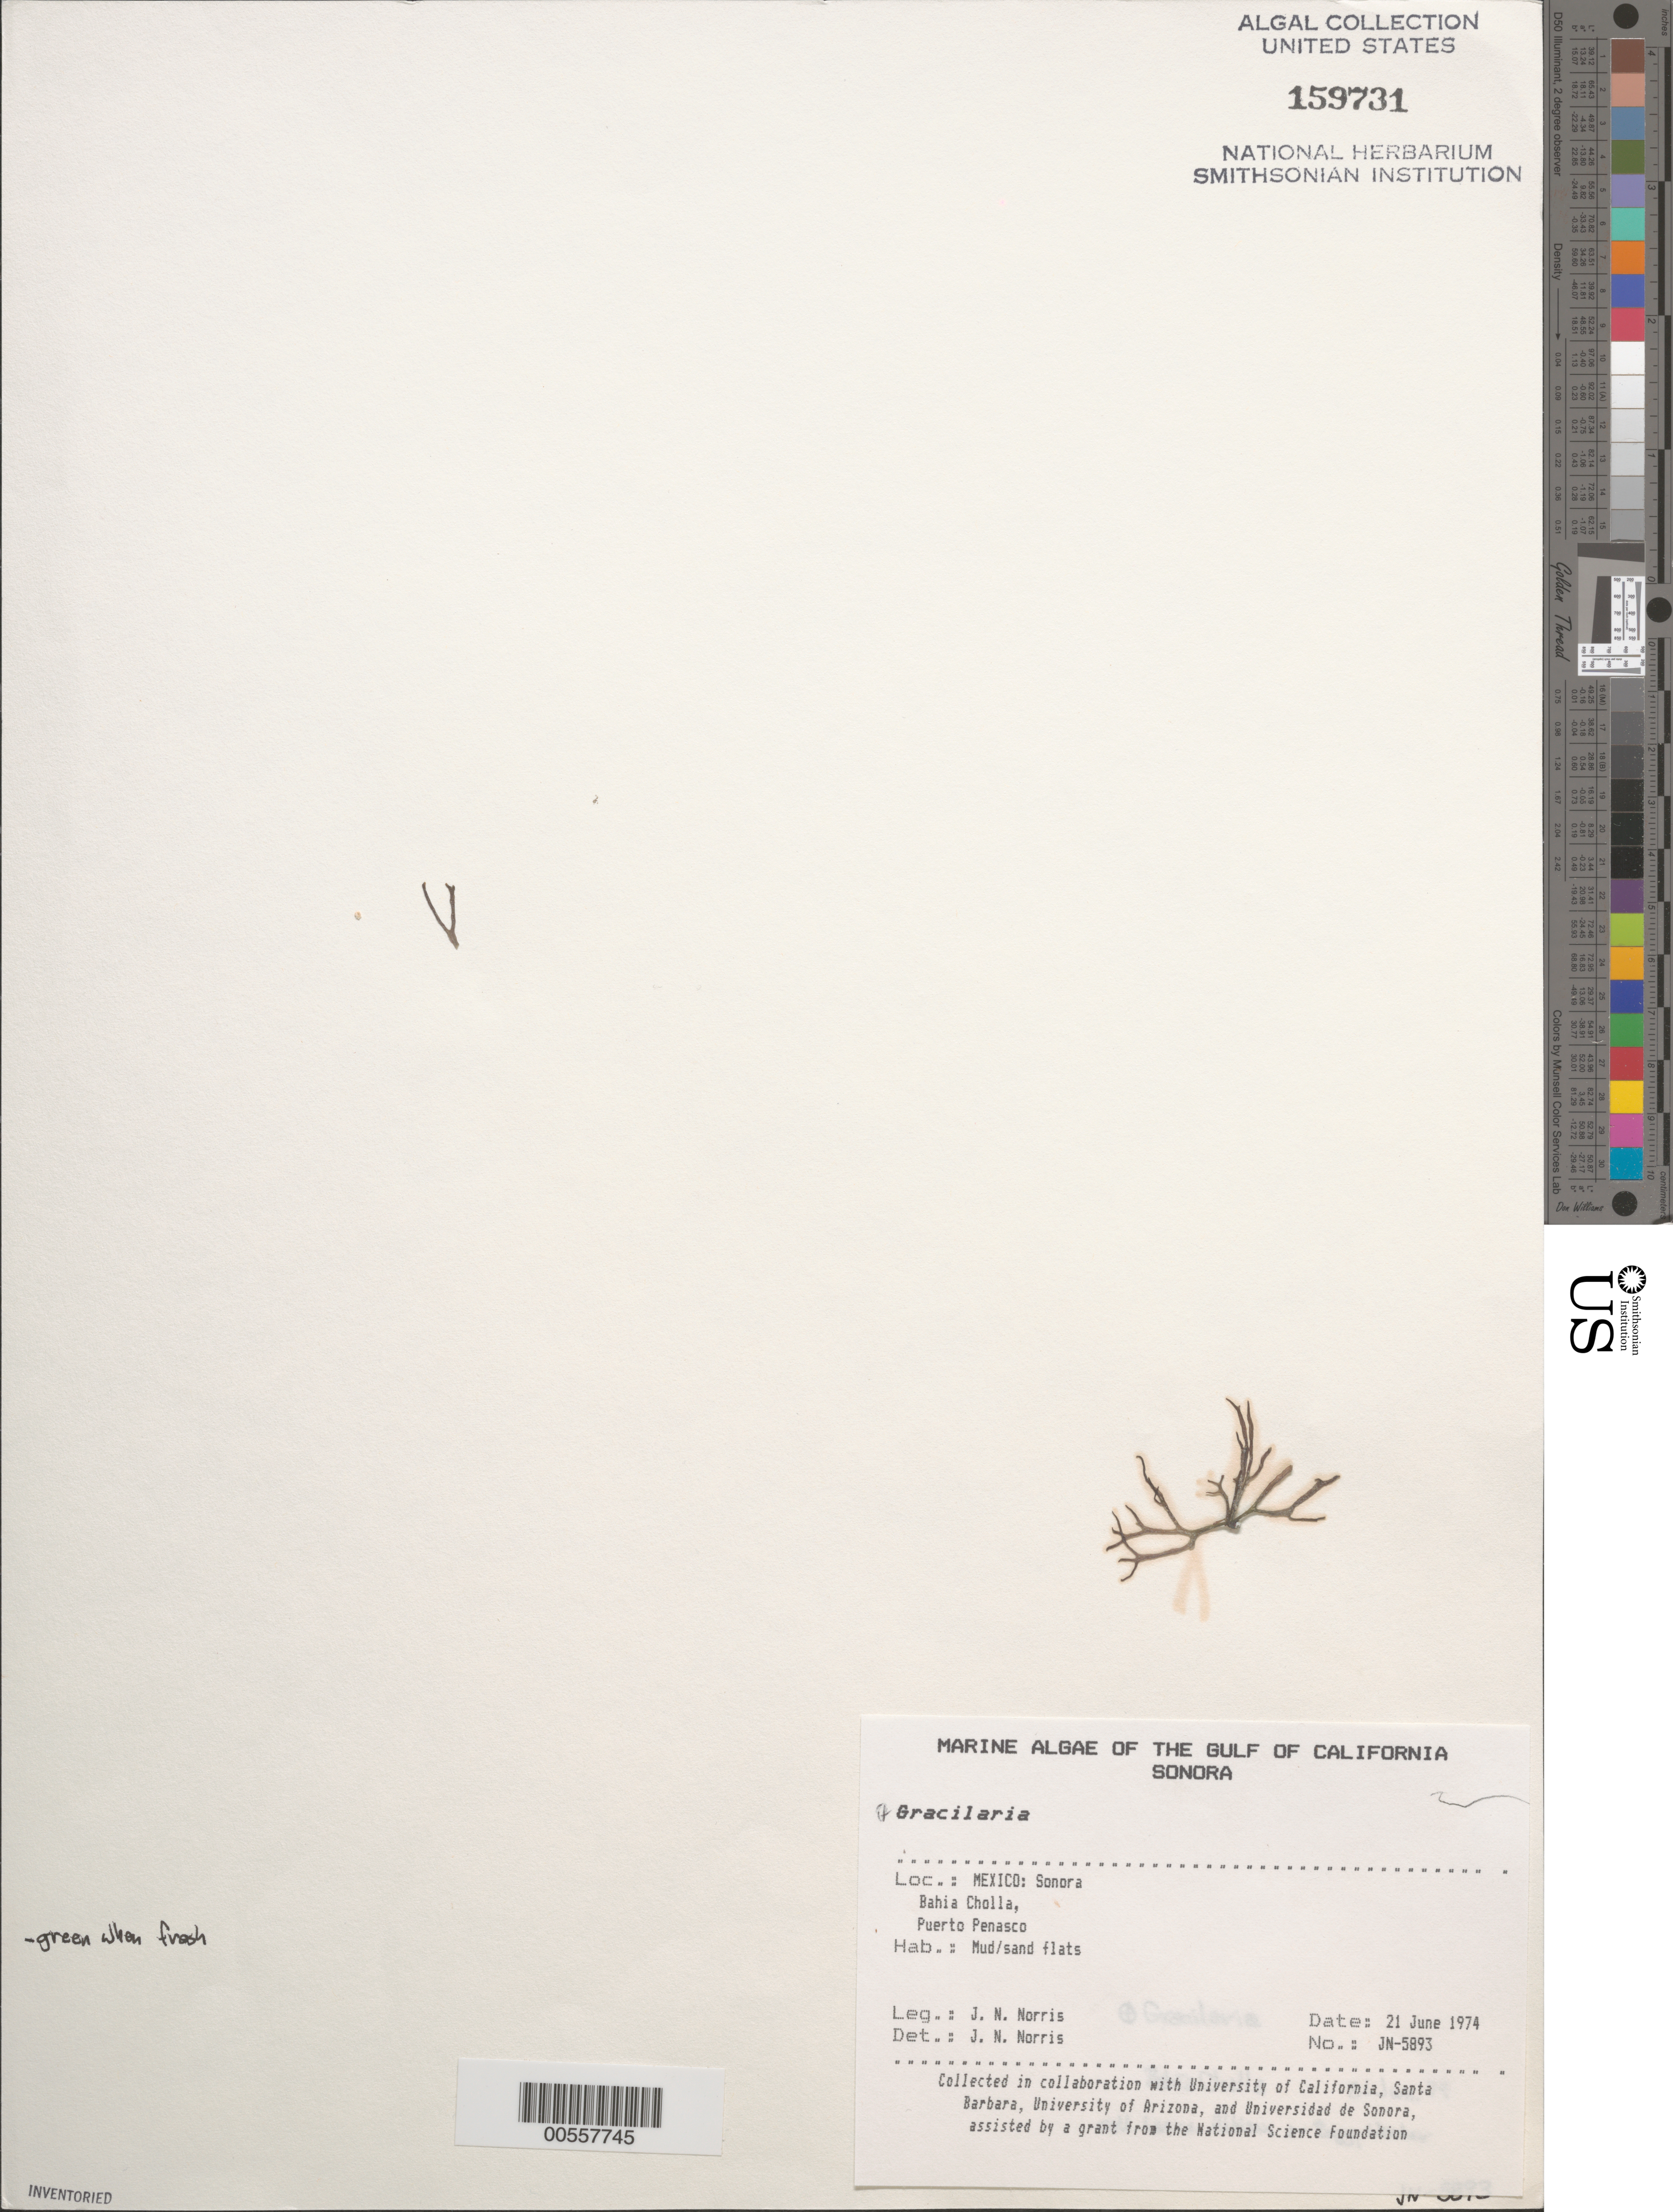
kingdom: Plantae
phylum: Rhodophyta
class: Florideophyceae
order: Gracilariales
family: Gracilariaceae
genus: Gracilaria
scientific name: Gracilaria sp.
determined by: Norris, James N.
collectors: J. N. Norris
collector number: JN-5893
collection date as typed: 21 Jun 1974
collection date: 1974-06-21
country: Mexico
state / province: Sonora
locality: Bahia Cholla, Puerto Penasco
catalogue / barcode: US 159731